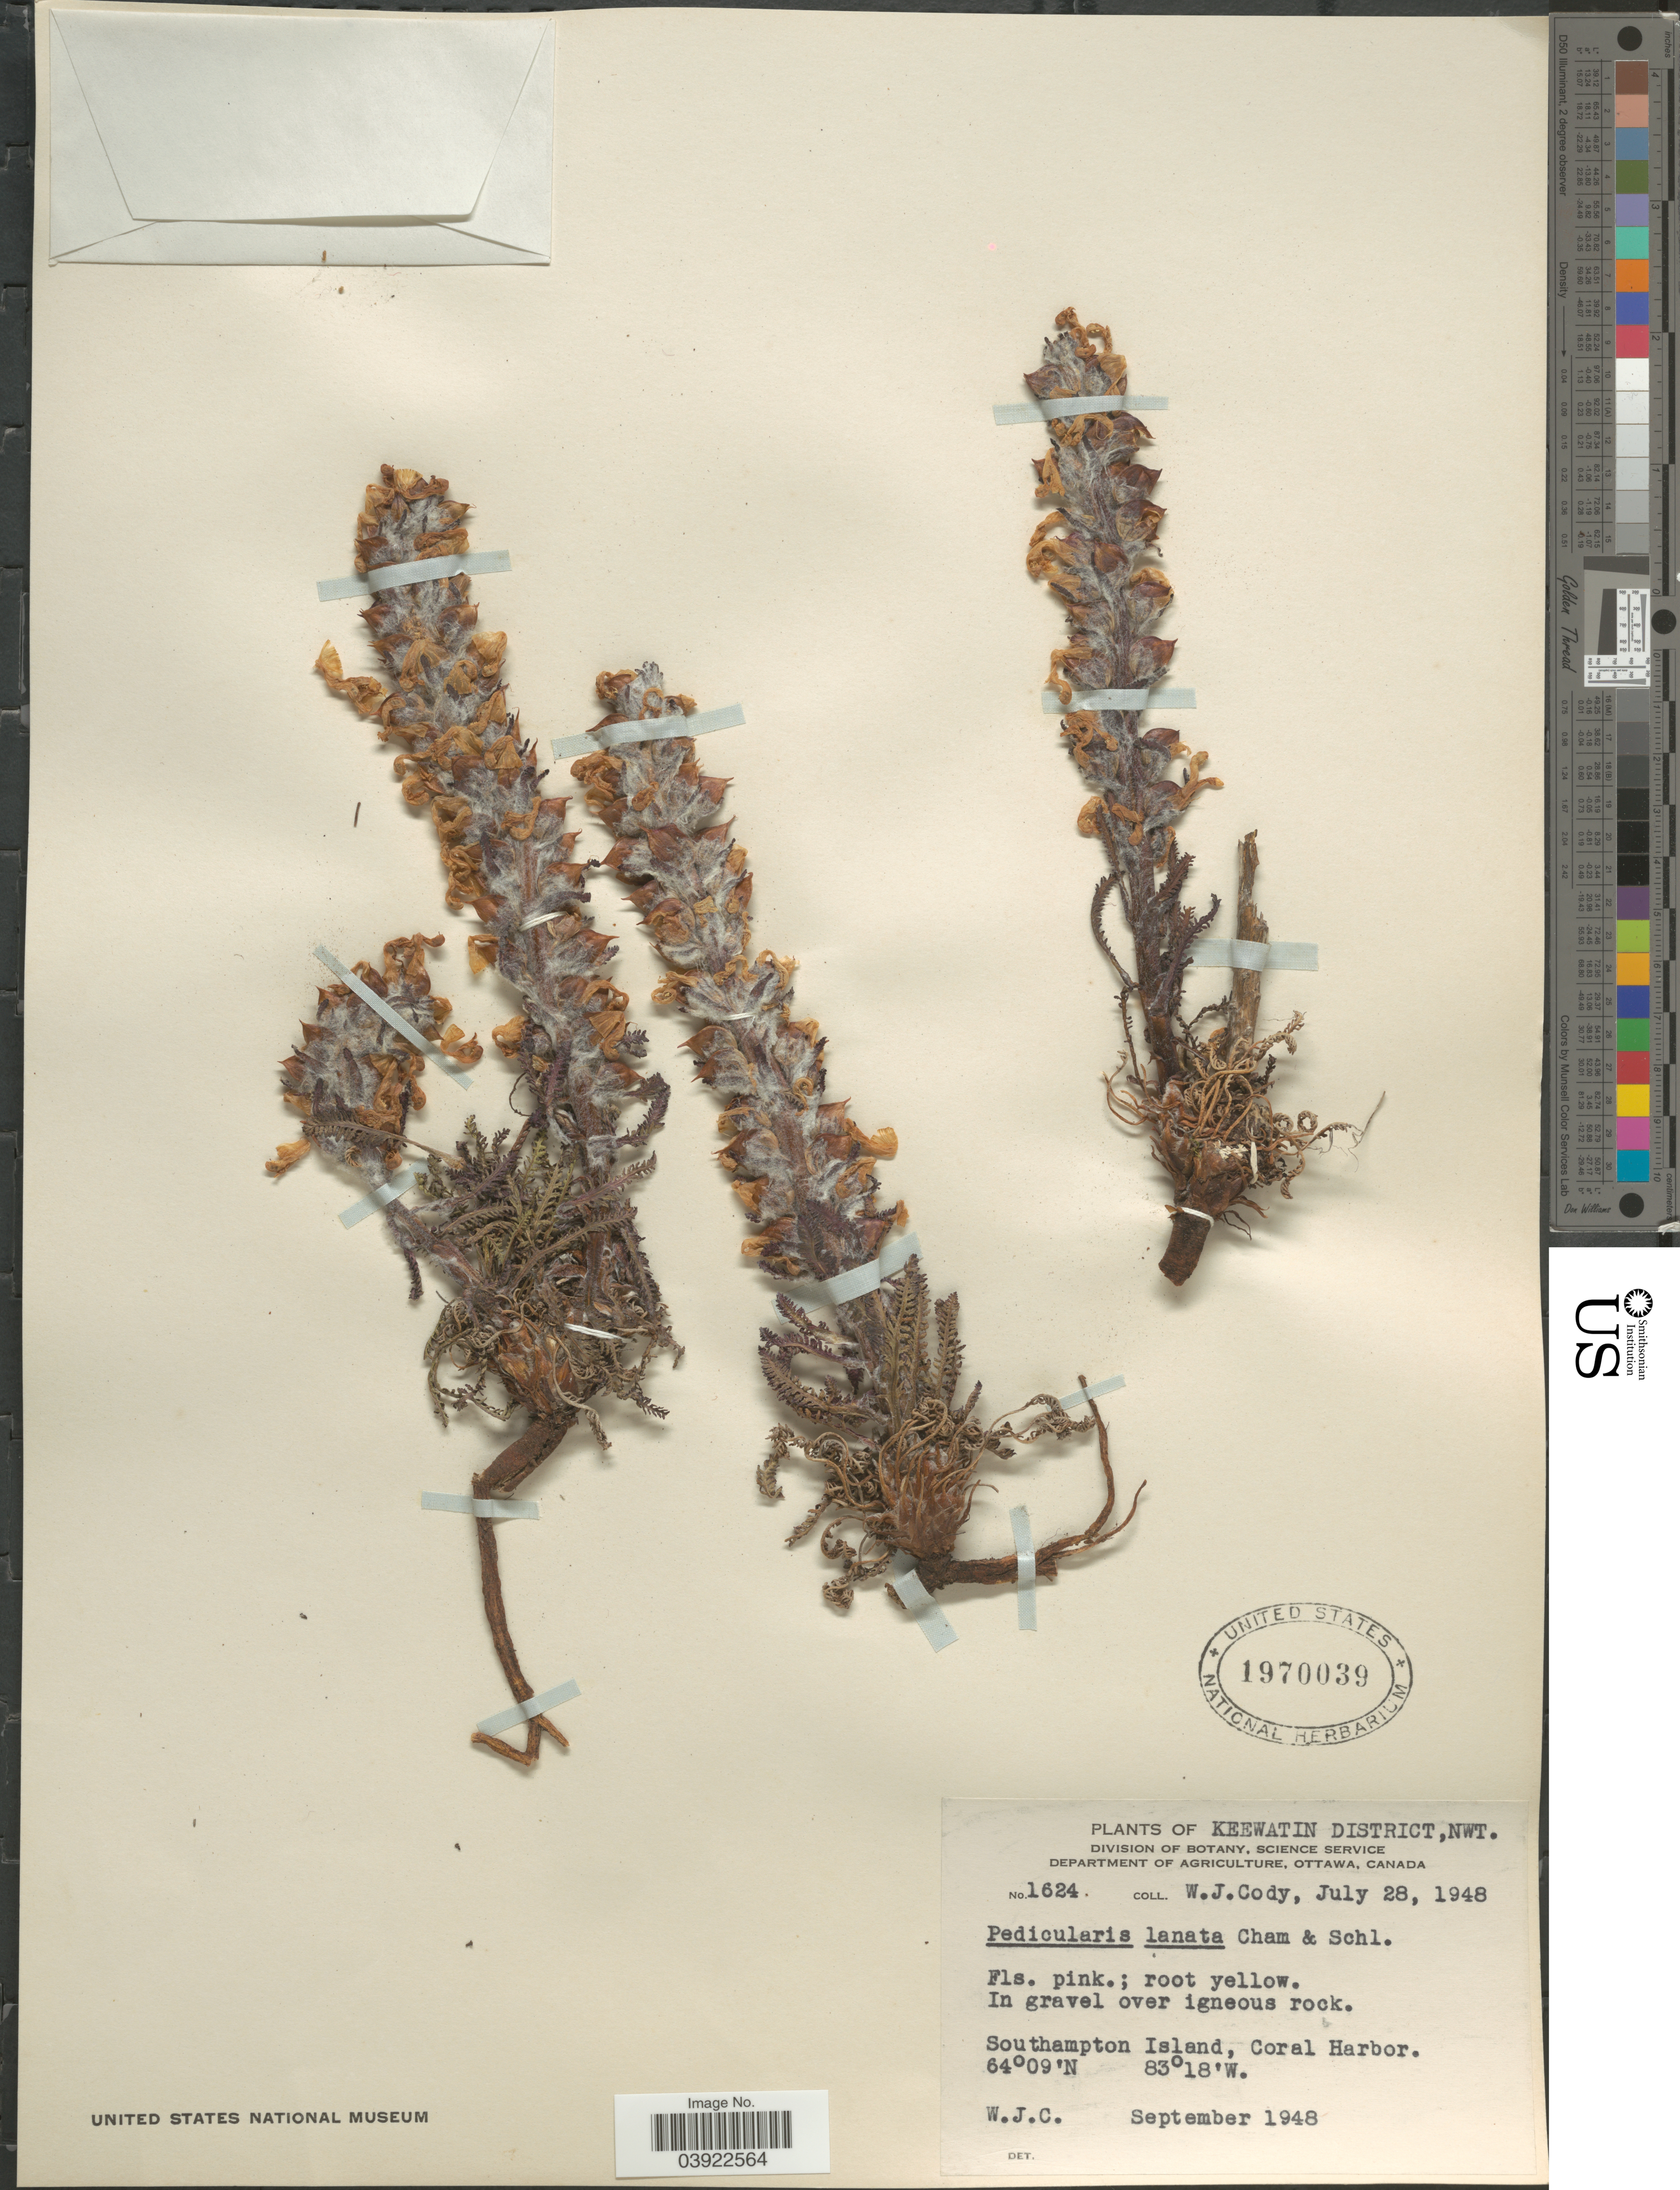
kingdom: Plantae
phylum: Tracheophyta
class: Magnoliopsida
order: Lamiales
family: Orobanchaceae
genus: Pedicularis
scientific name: Pedicularis lanata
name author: Willd. ex Cham. & Schltdl.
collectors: W. Cody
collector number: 1624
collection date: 1948-07-28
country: Canada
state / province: Northwest Territories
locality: Keewatin District. Southampton Island, Coral Harbor.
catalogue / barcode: US 1970039